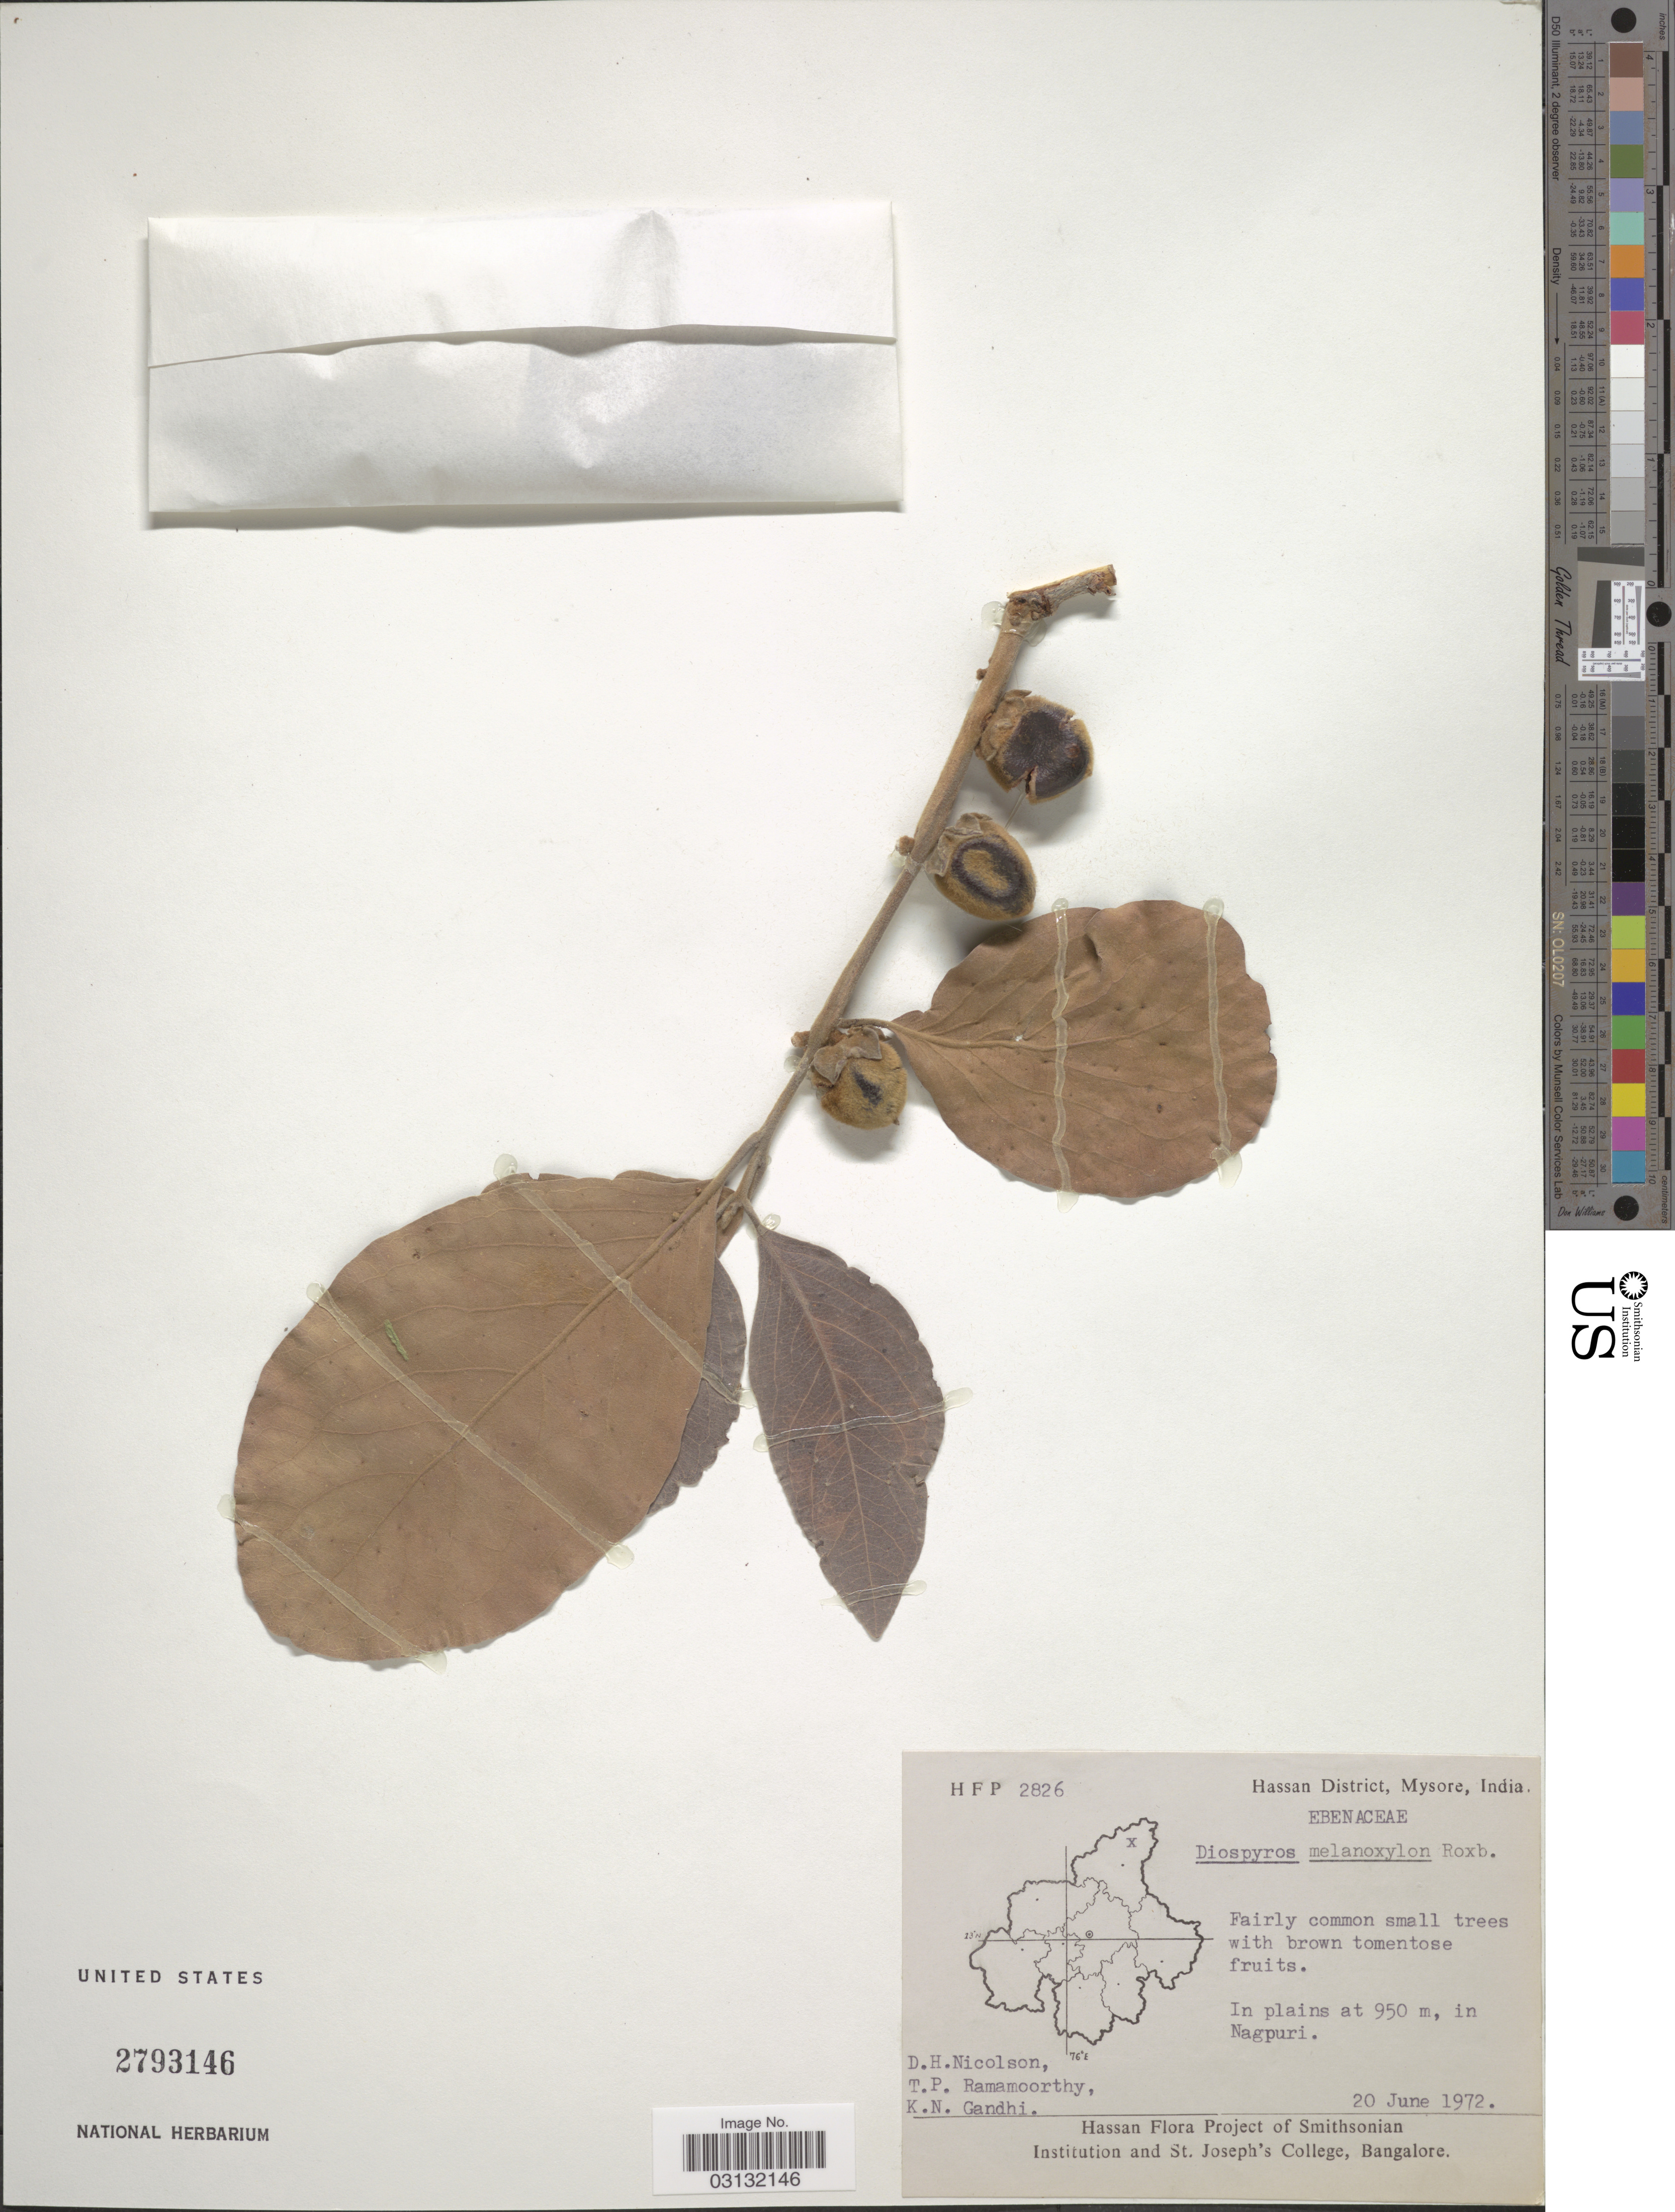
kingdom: Plantae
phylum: Tracheophyta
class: Magnoliopsida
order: Ericales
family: Ebenaceae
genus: Diospyros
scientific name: Diospyros melanoxylon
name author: Roxb.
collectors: D. H. Nicolson, T. P. Ramamoorthy & K. N. Gandhi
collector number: H F P 2826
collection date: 1972-06-20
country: India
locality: Hassan District, Mysore, India, In plains, in Nagpuri.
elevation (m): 950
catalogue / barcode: US 2793146